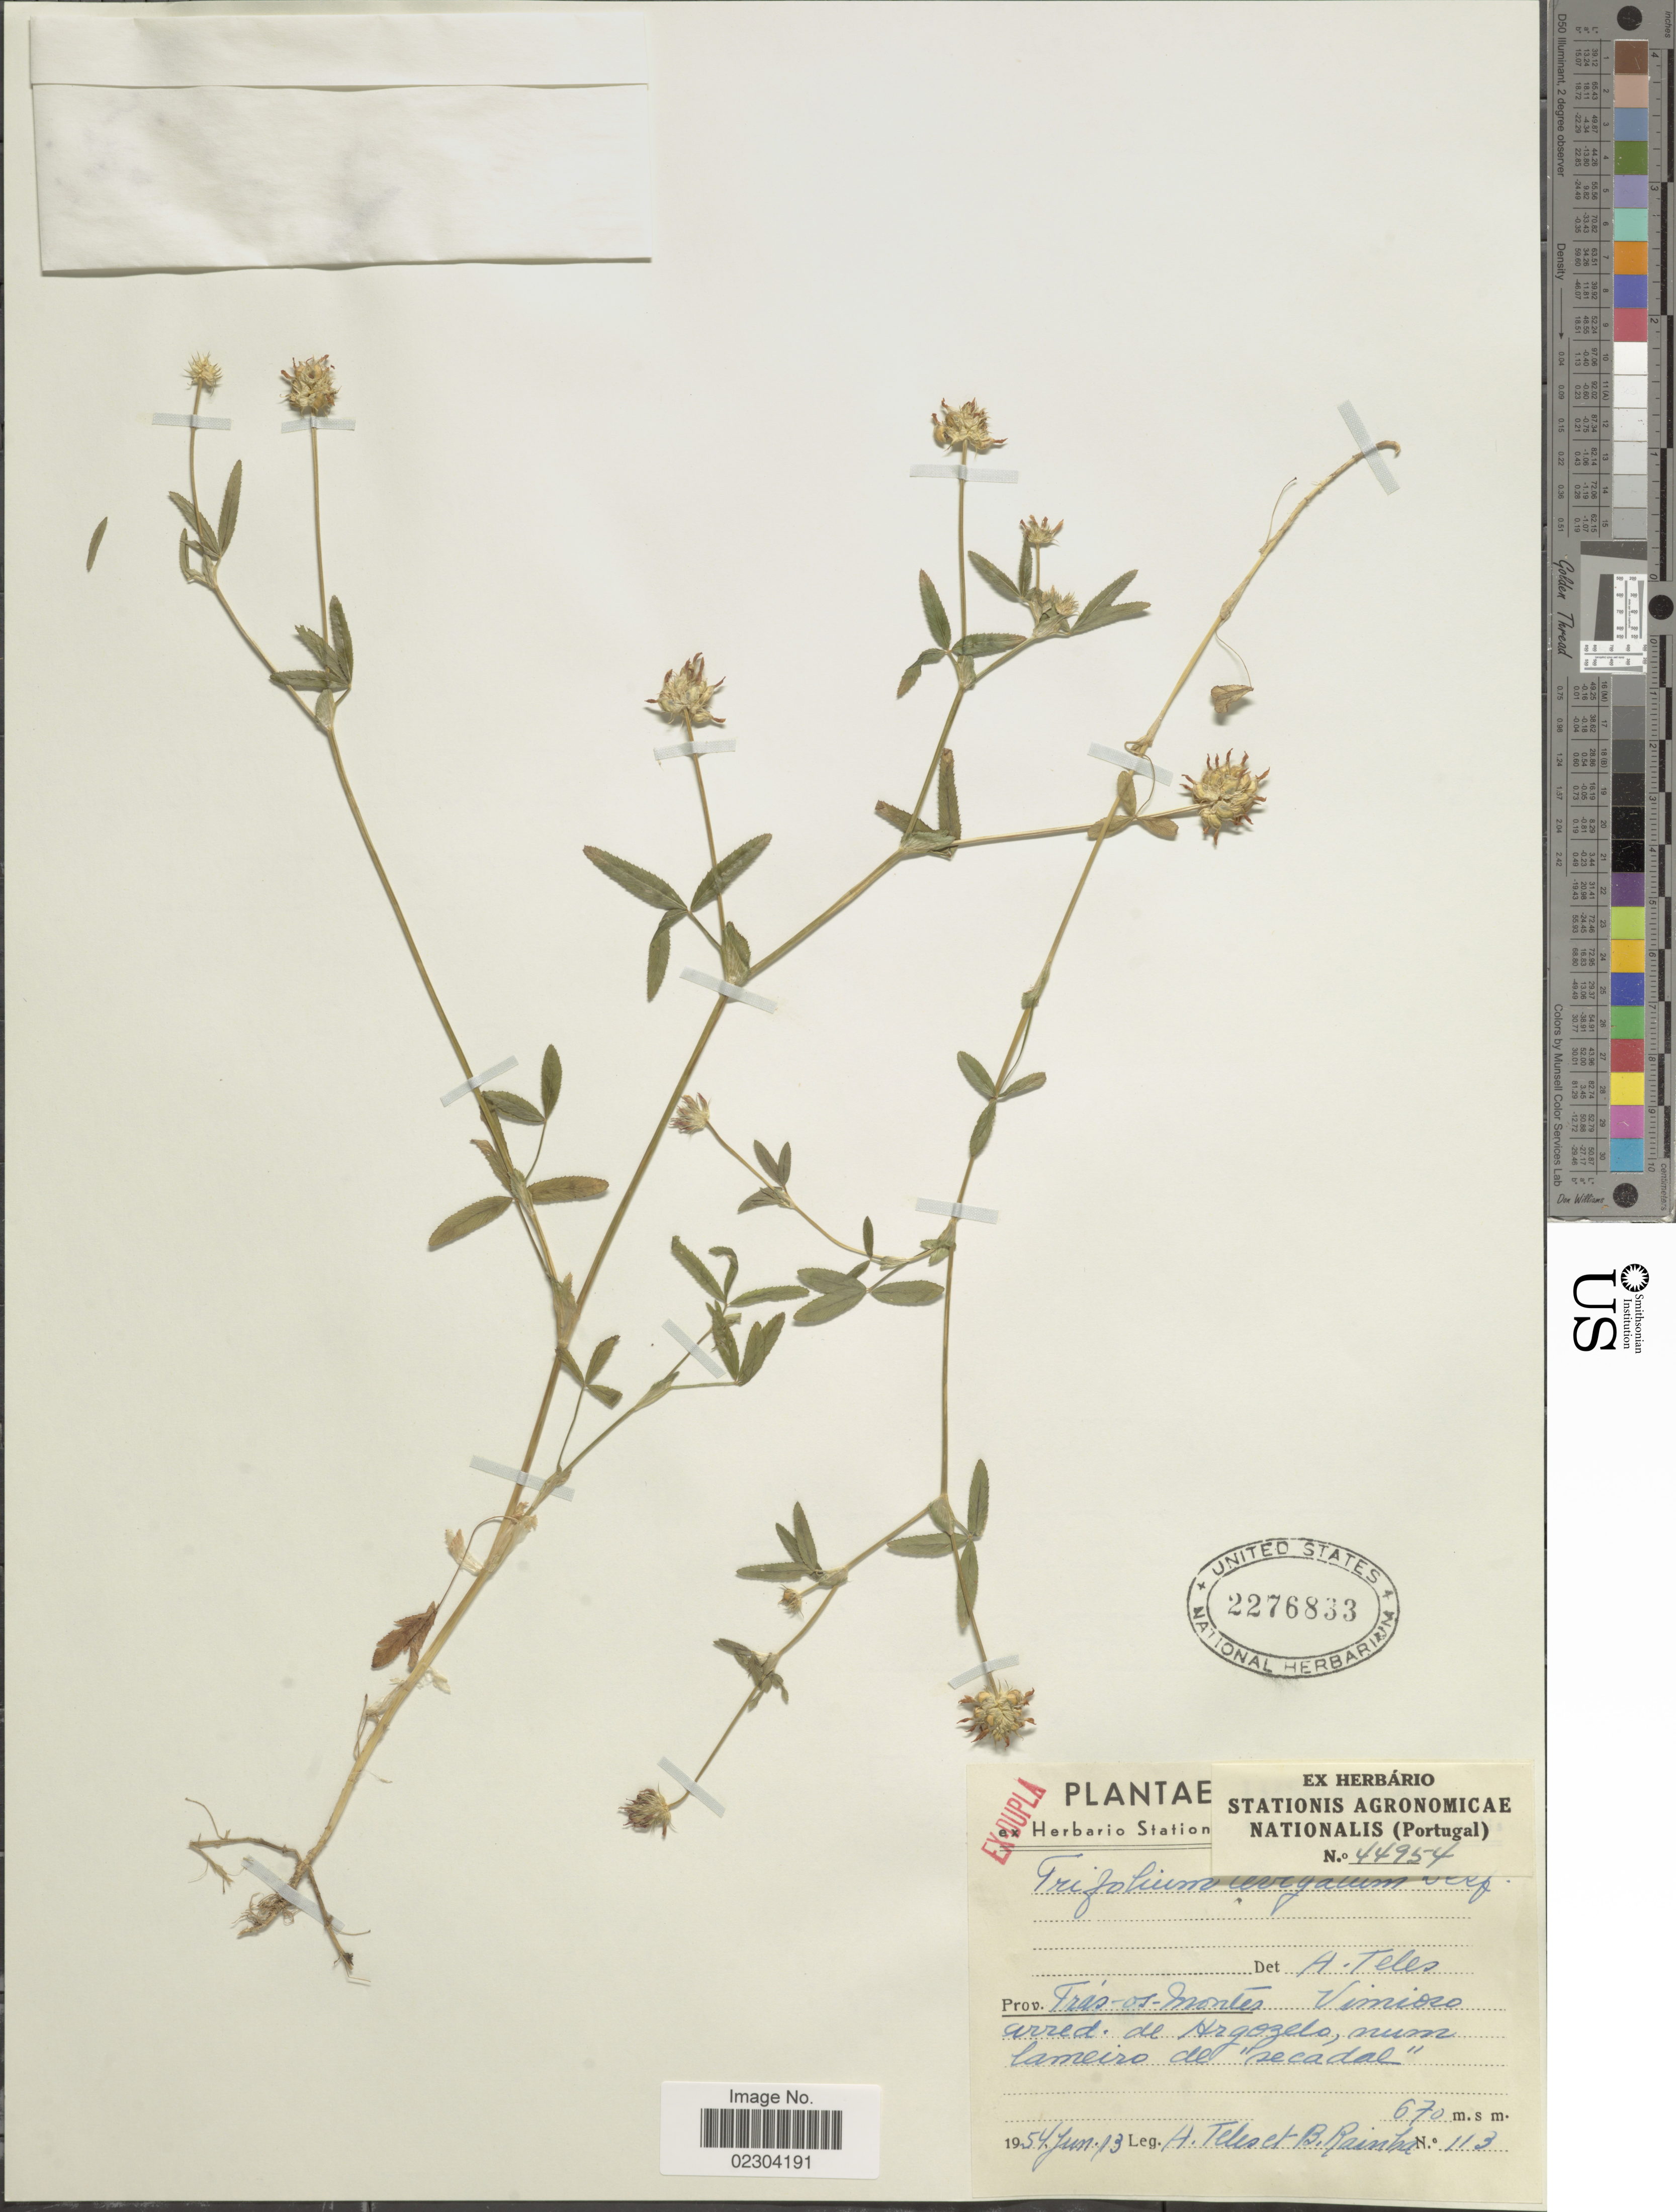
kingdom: Plantae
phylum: Tracheophyta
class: Magnoliopsida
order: Fabales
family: Fabaceae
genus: Trifolium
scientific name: Trifolium laevigatum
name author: Poir.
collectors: A. Teles & B. Rainha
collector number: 113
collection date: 1954-06-13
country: Portugal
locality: Prov. Tras-os-Montes- Vimioso arred de Argozelo, num lameiro de "secadal"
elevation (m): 670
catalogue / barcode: US 2276833